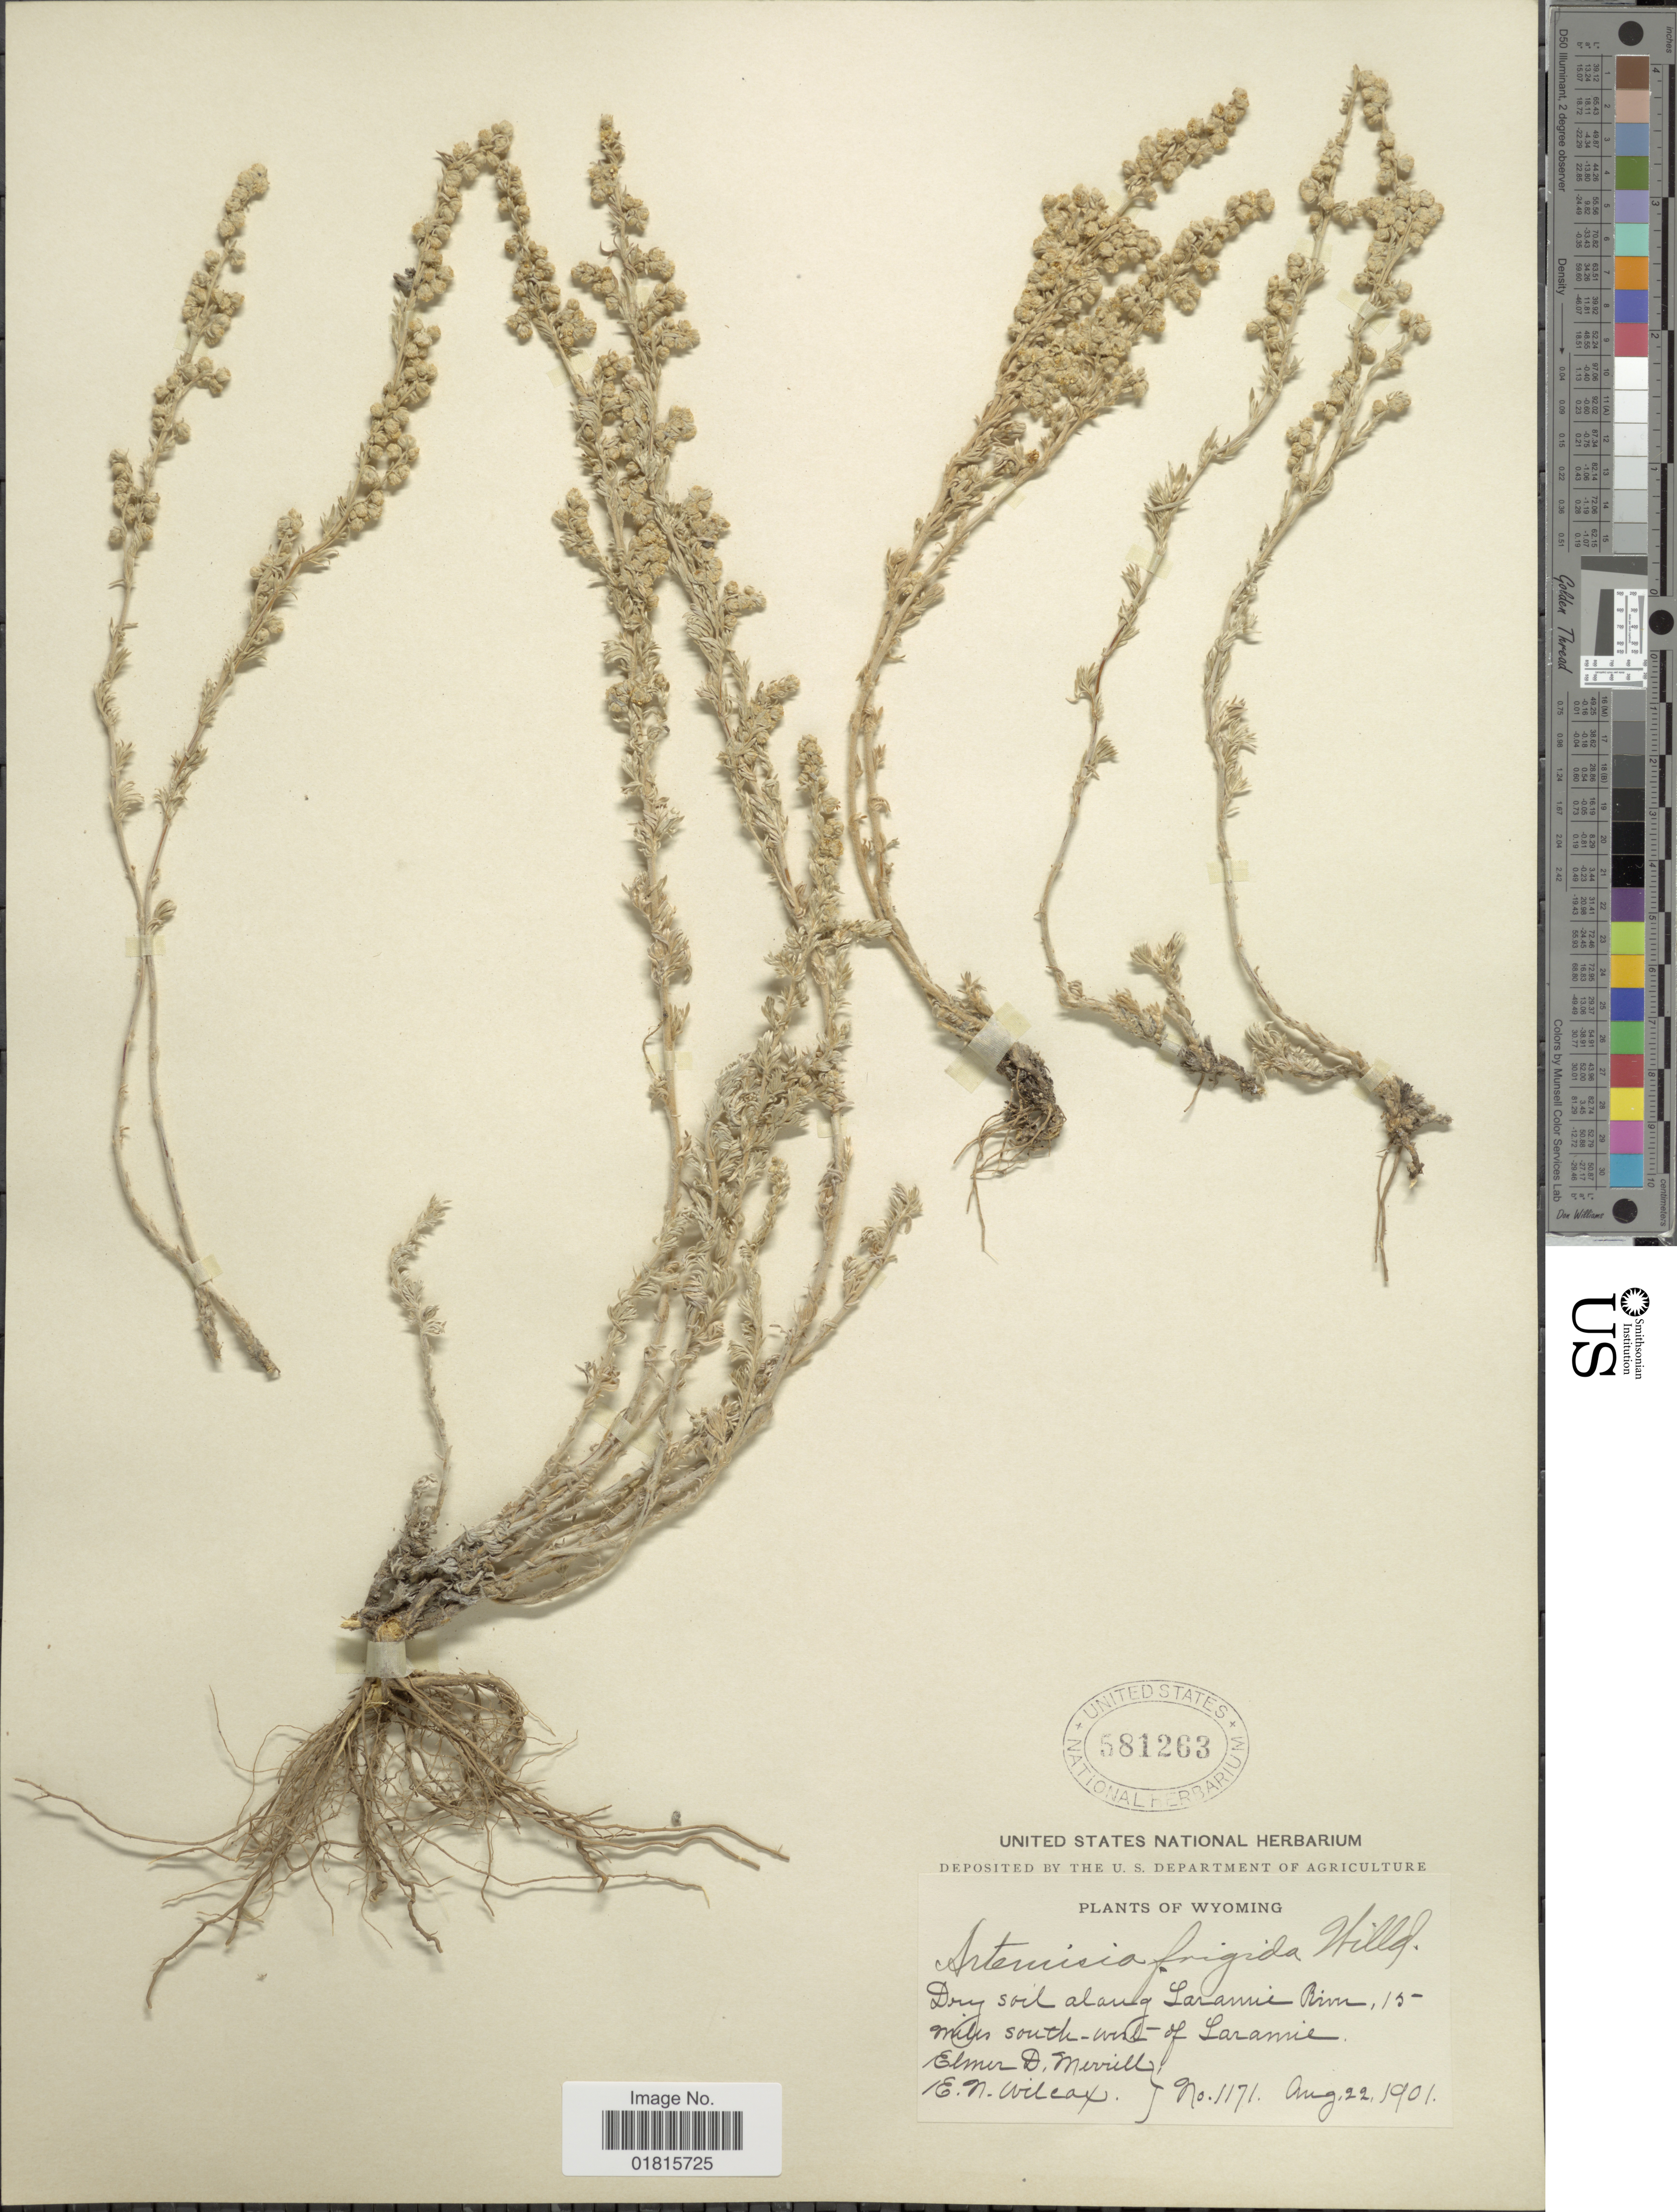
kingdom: Plantae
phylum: Tracheophyta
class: Magnoliopsida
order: Asterales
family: Asteraceae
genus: Artemisia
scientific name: Artemisia frigida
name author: Willd.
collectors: E. D. Merrill & E. Wilcox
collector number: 1171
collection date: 1901-08-22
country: United States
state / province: Wyoming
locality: Dry soil along Laramie River, 15 miles south-west of Laramie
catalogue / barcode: US 581263